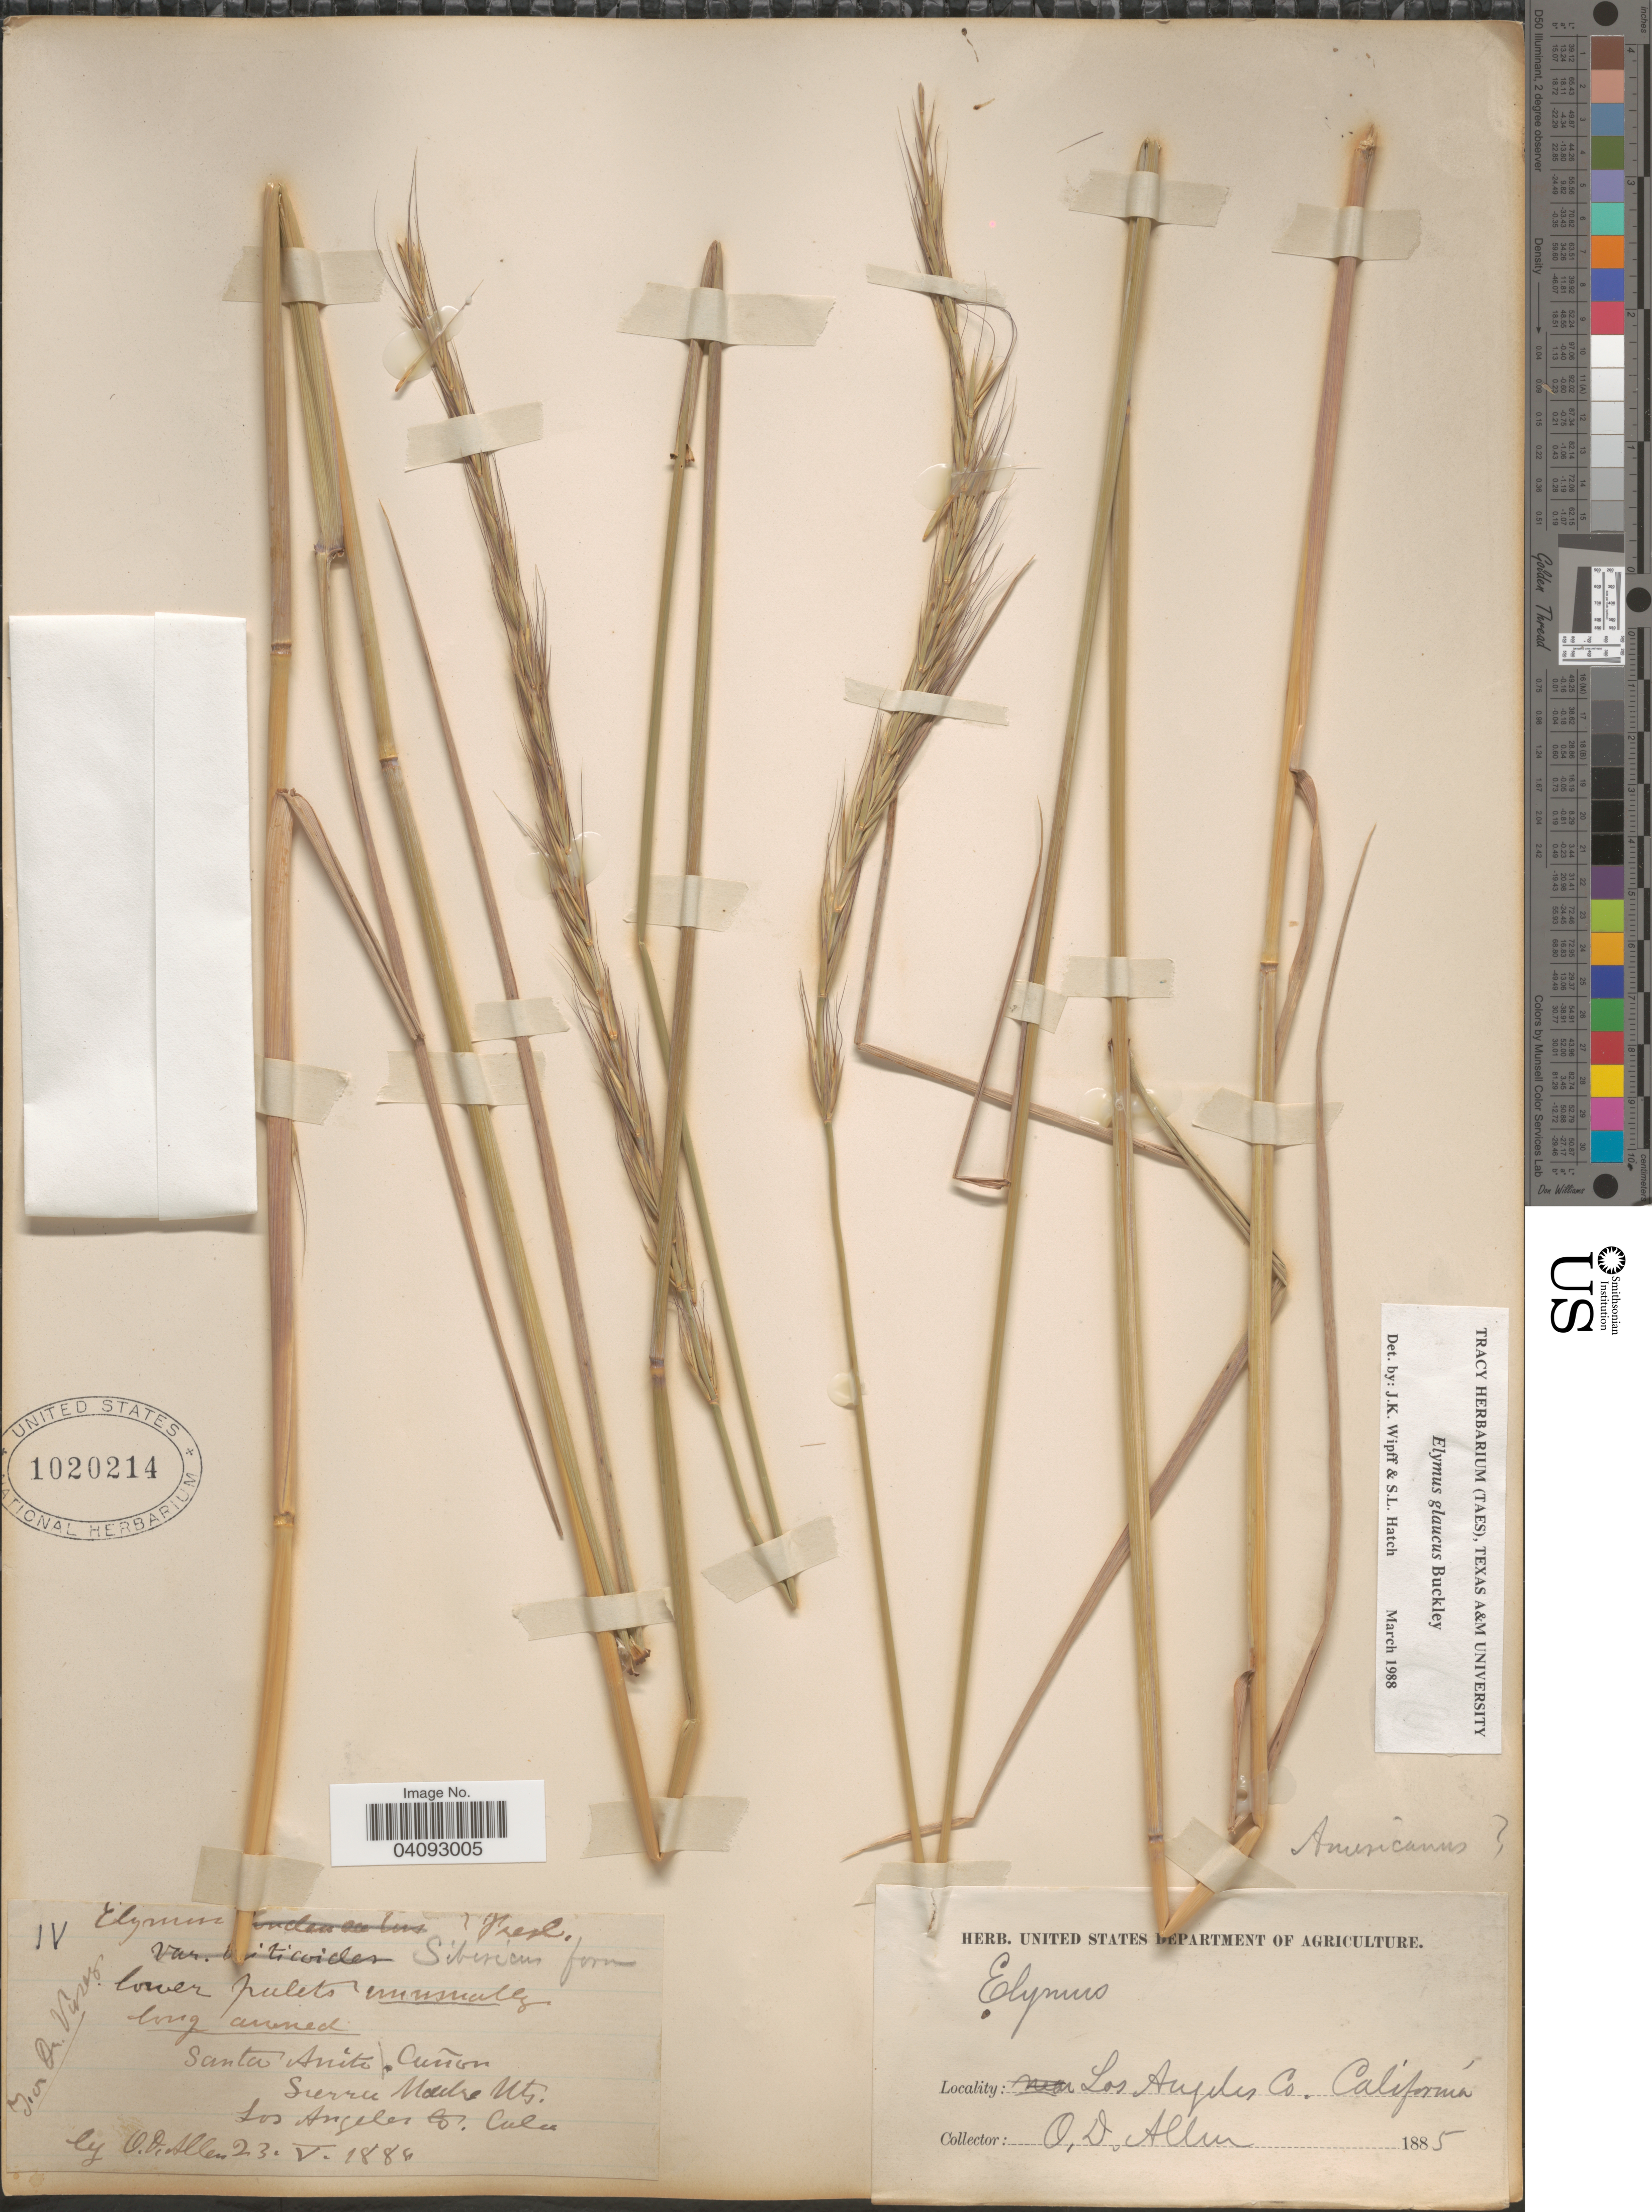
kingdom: Plantae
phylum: Tracheophyta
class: Liliopsida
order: Poales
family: Poaceae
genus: Elymus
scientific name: Elymus glaucus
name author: Buckley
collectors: O. D. Allen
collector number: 4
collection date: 1885-05-23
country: United States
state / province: California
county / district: Los Angeles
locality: Santa Anita Cañon. Sierra Madre Mts. Los Angeles Co.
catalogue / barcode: US 1020214